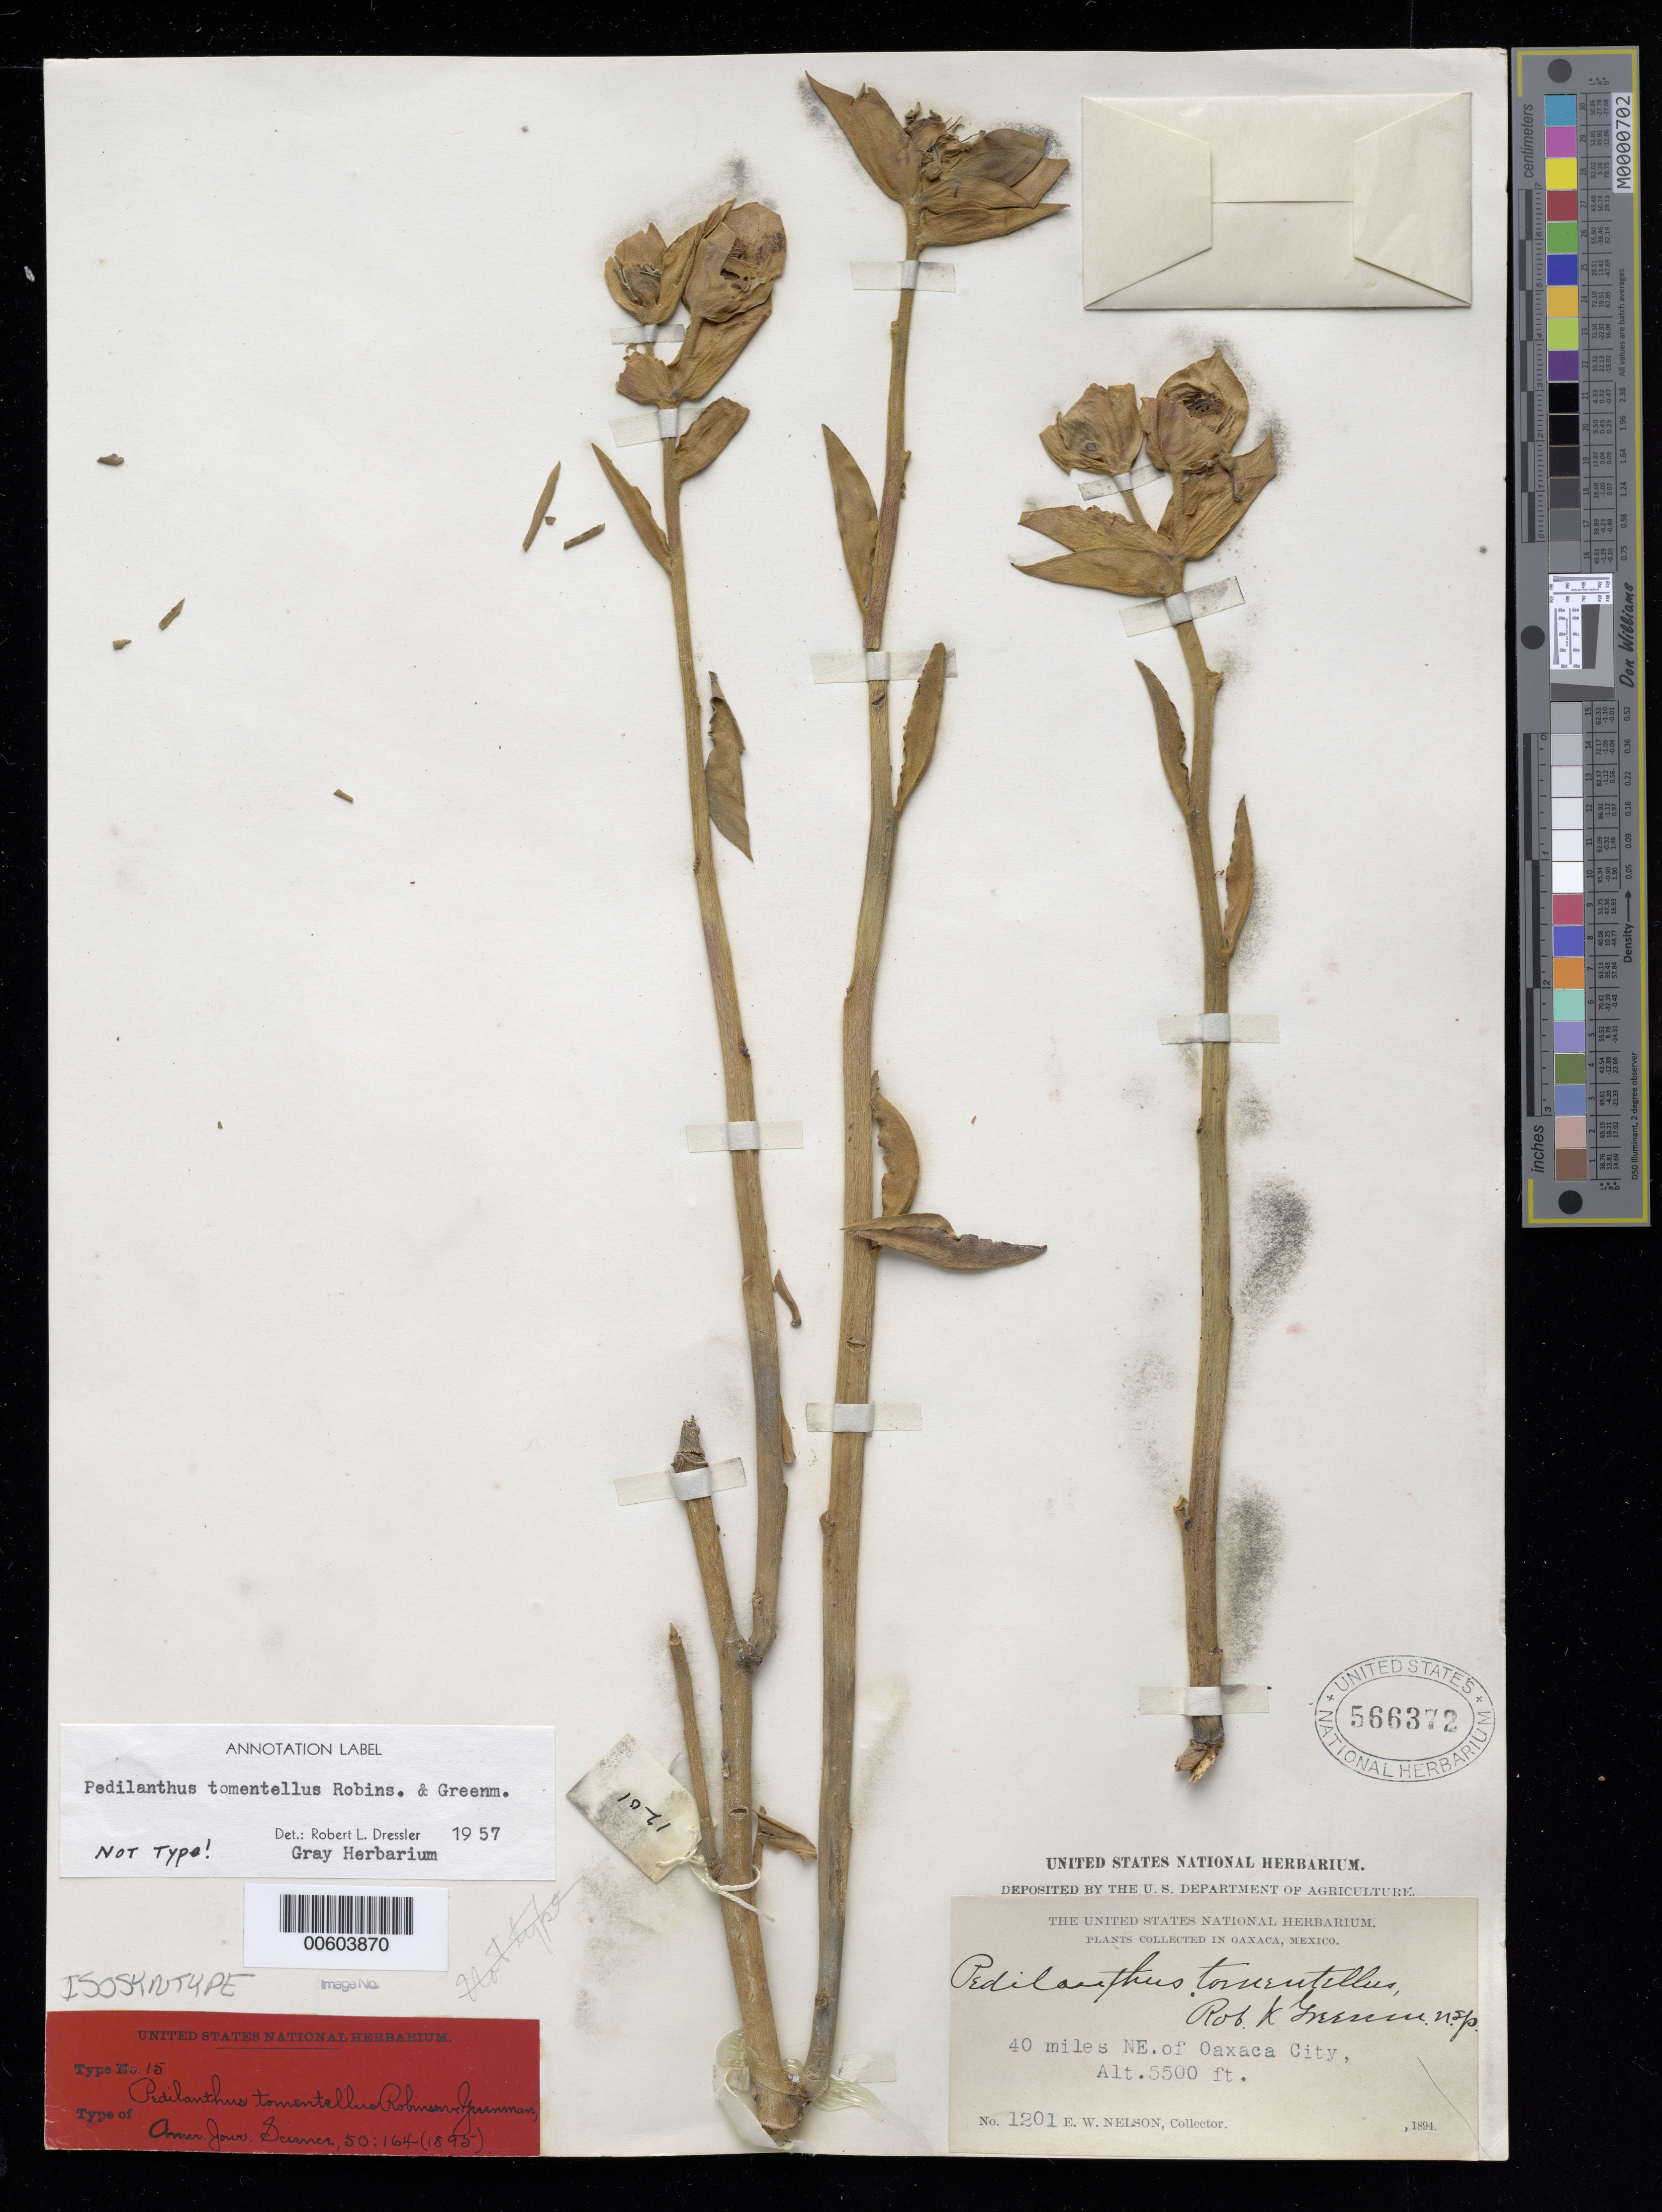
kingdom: Plantae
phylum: Tracheophyta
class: Magnoliopsida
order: Malpighiales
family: Euphorbiaceae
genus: Pedilanthus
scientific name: Pedilanthus tomentellus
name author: B.L. Rob. & Greenm.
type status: Isosyntype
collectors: E. W. Nelson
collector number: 1201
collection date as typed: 1894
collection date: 1894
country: Mexico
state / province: Oaxaca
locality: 40 mi NE of Oaxaca City.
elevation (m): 1676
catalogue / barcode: US 566372